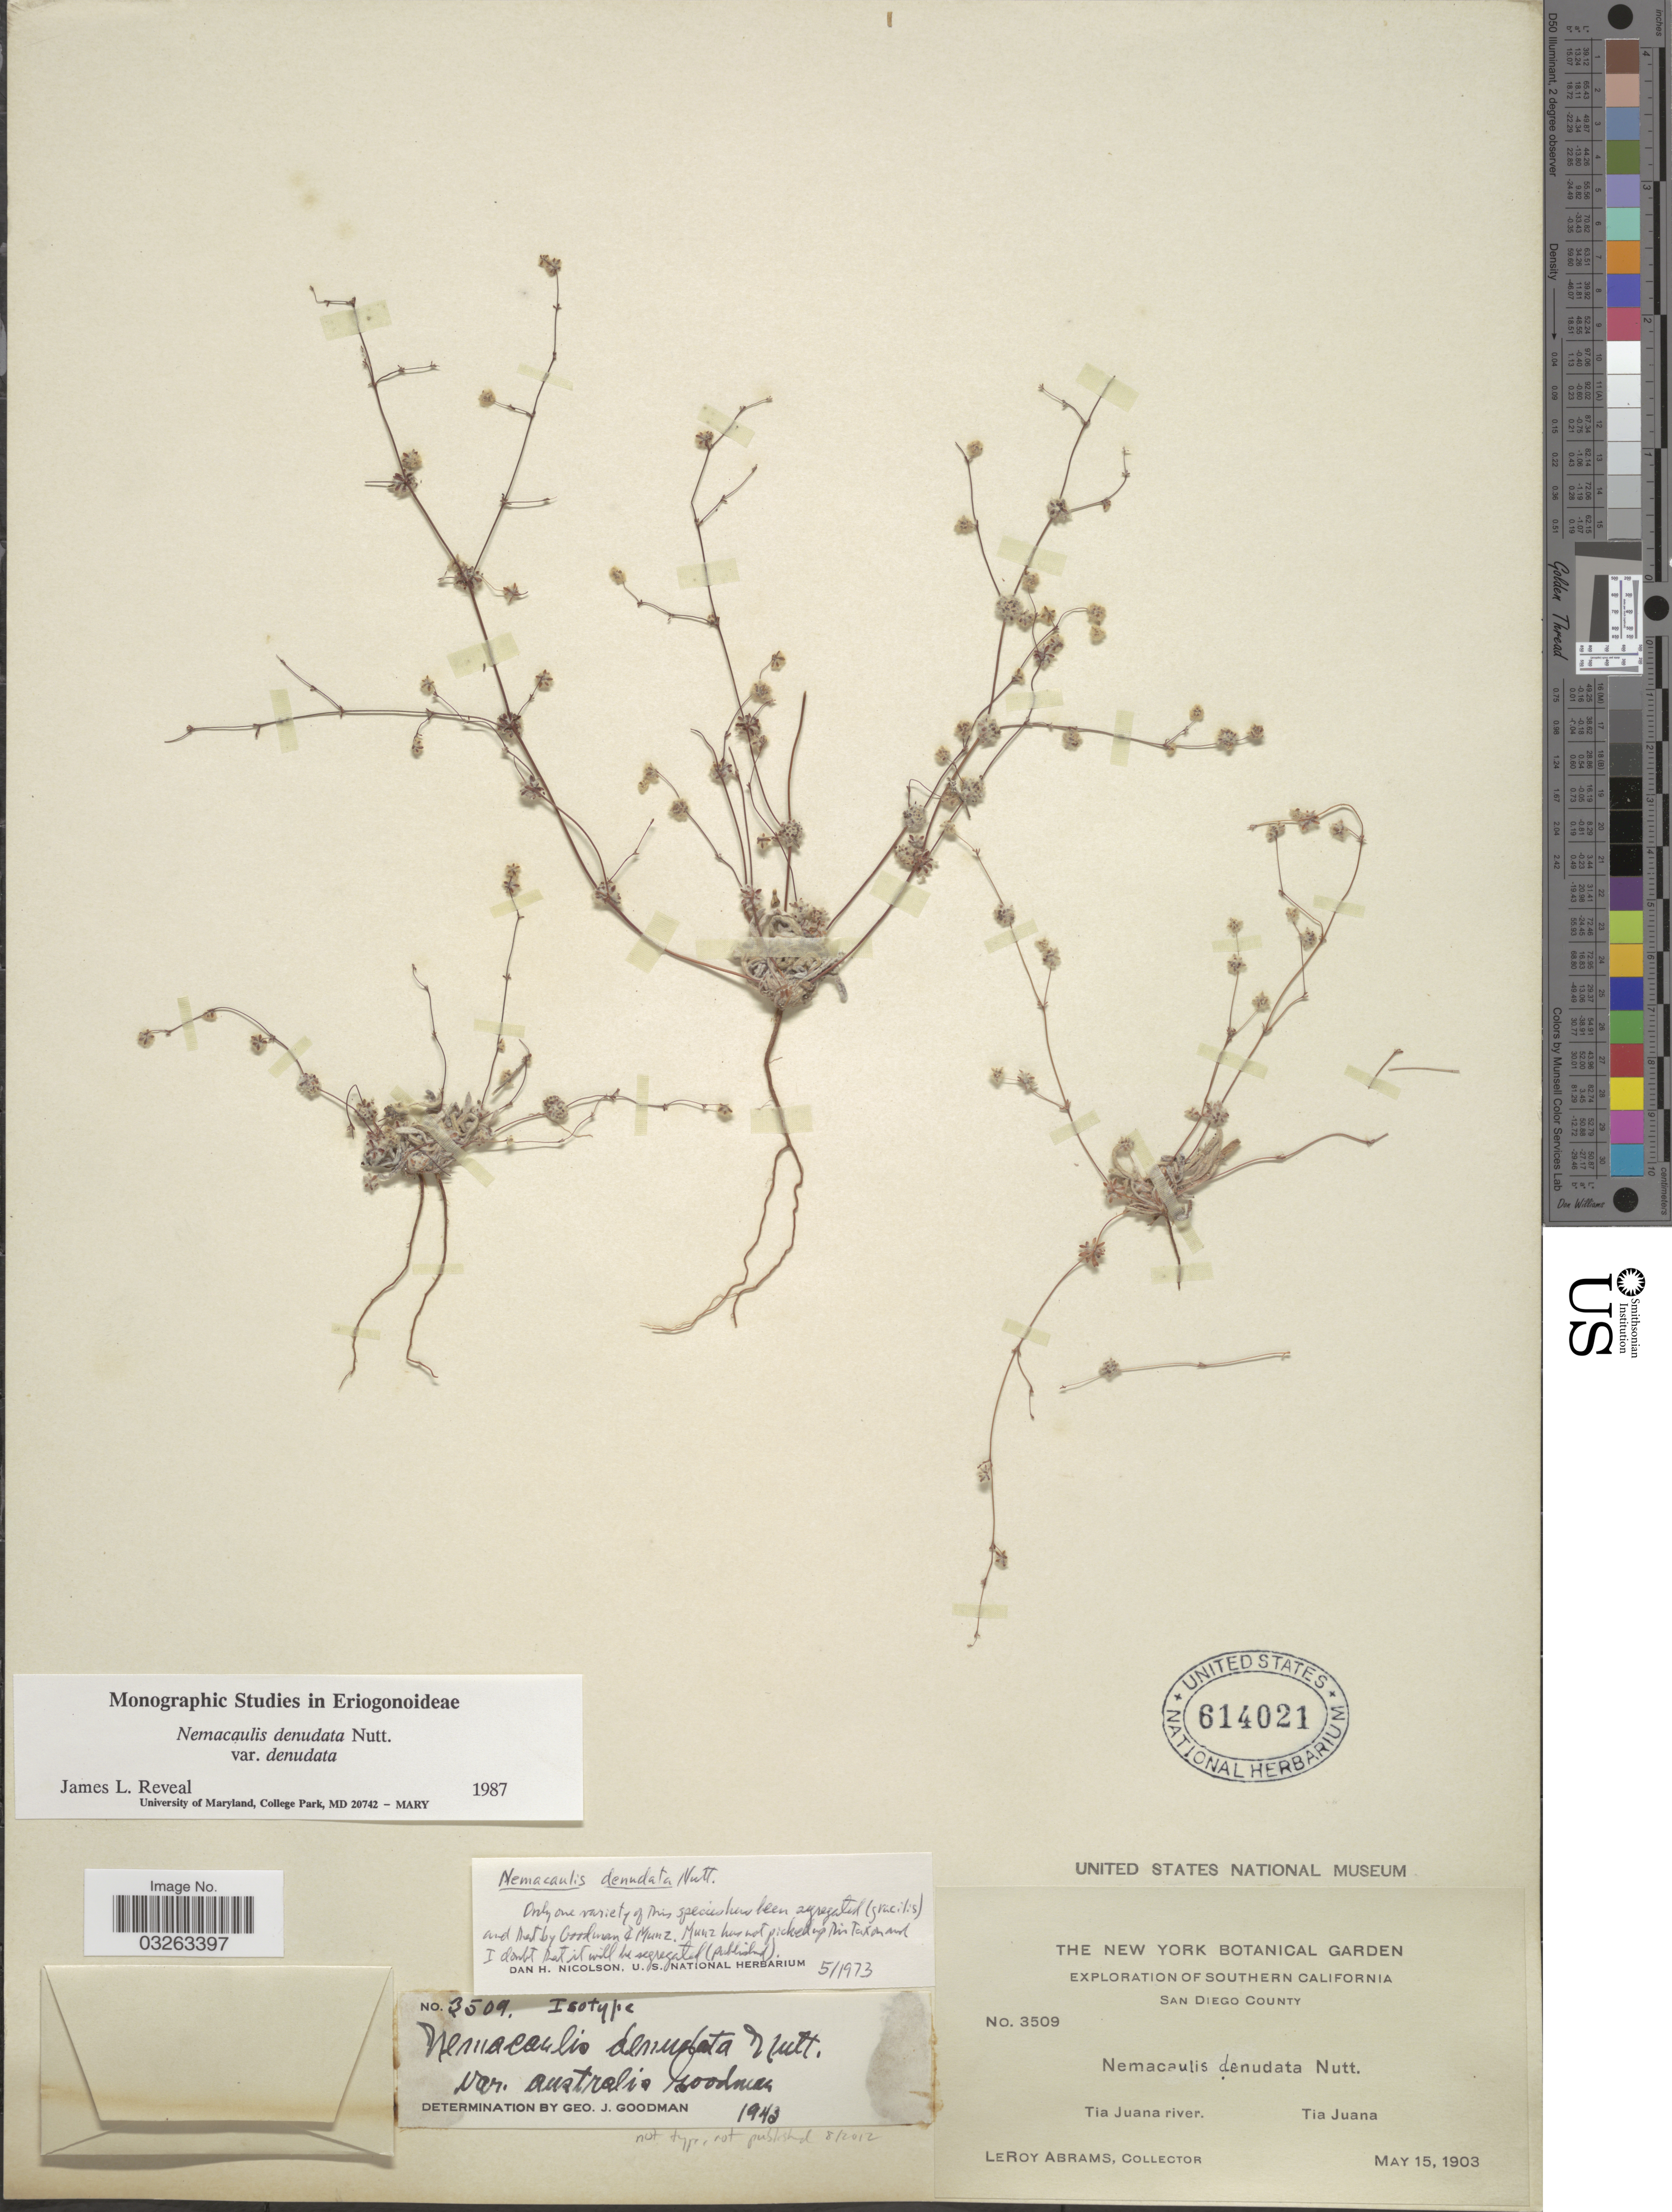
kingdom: Plantae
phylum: Tracheophyta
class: Magnoliopsida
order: Caryophyllales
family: Polygonaceae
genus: Nemacaulis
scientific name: Nemacaulis denudata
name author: Nutt.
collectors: L. Abrams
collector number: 3509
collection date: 1903-05-15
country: United States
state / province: California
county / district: San Diego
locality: Southern California. San Diego County. Tia Juana river. Tia Juana.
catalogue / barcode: US 614021